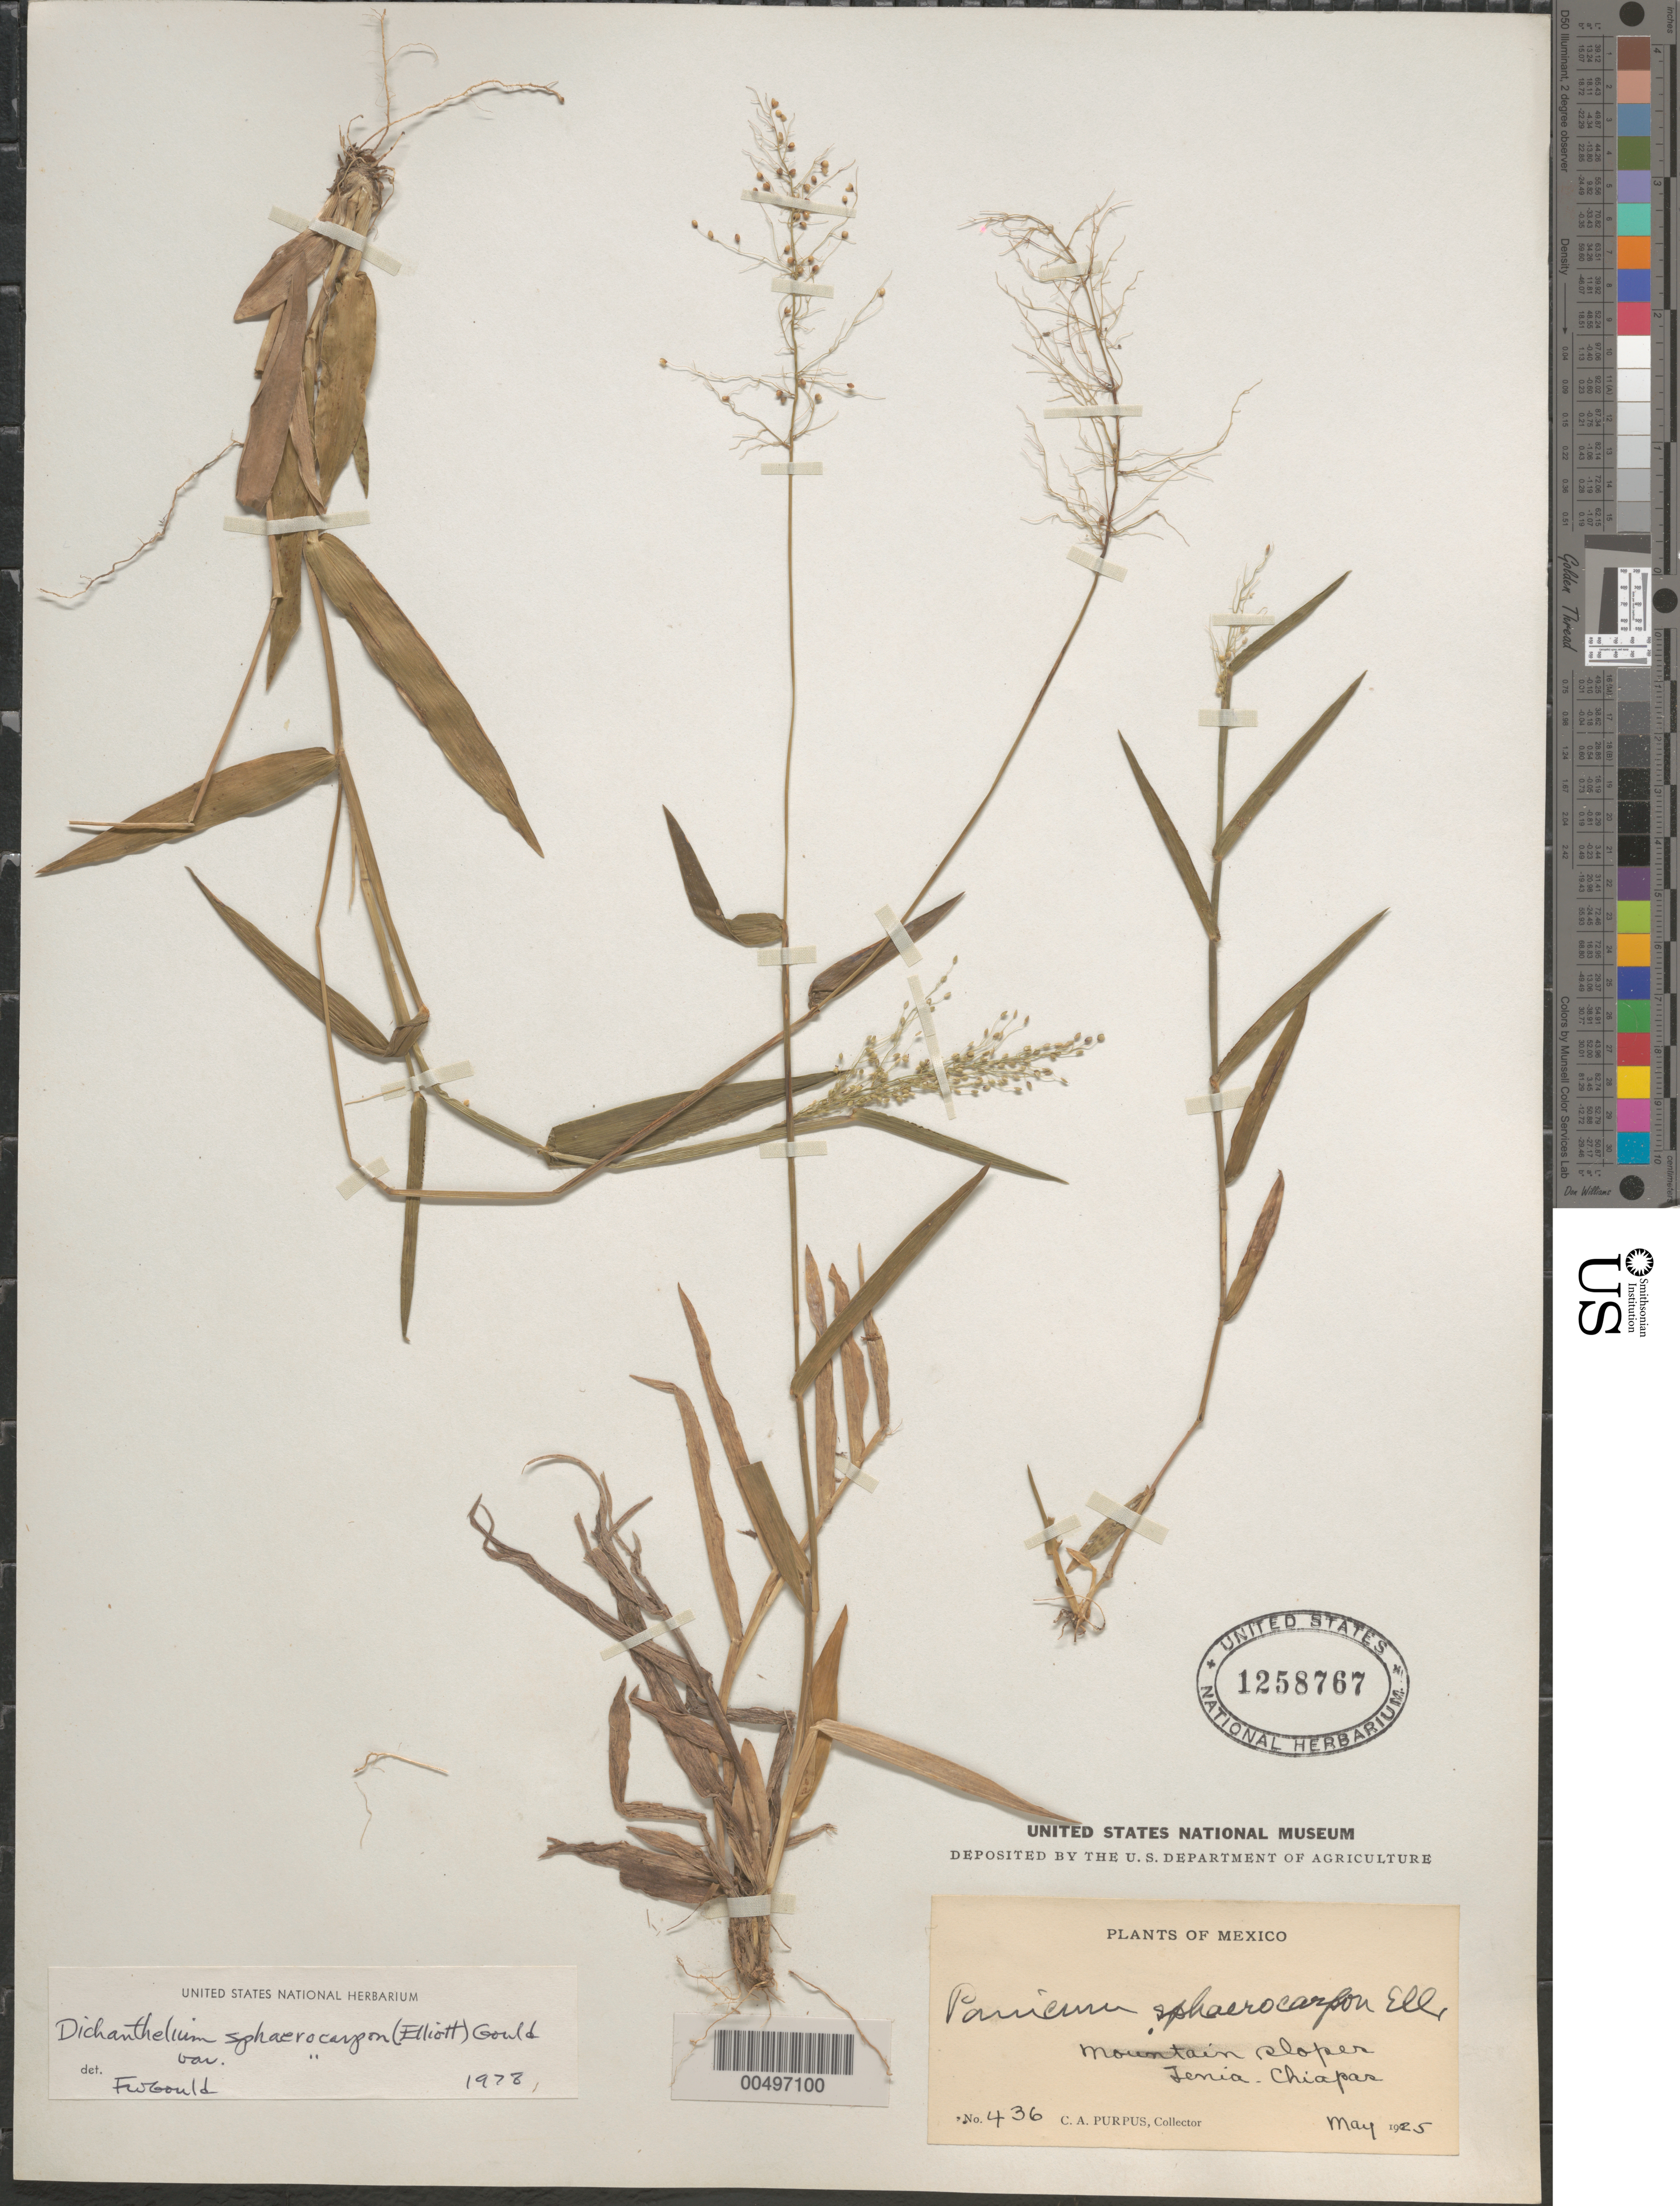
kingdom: Plantae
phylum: Tracheophyta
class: Liliopsida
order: Poales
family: Poaceae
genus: Dichanthelium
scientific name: Dichanthelium sphaerocarpon var. sphaerocarpon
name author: (Elliott) Gould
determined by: Gould, F. W.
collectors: C. A. Purpus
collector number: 436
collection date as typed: May 1925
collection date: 1925-05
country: Mexico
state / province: Chiapas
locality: Tenia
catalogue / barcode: US 1258767